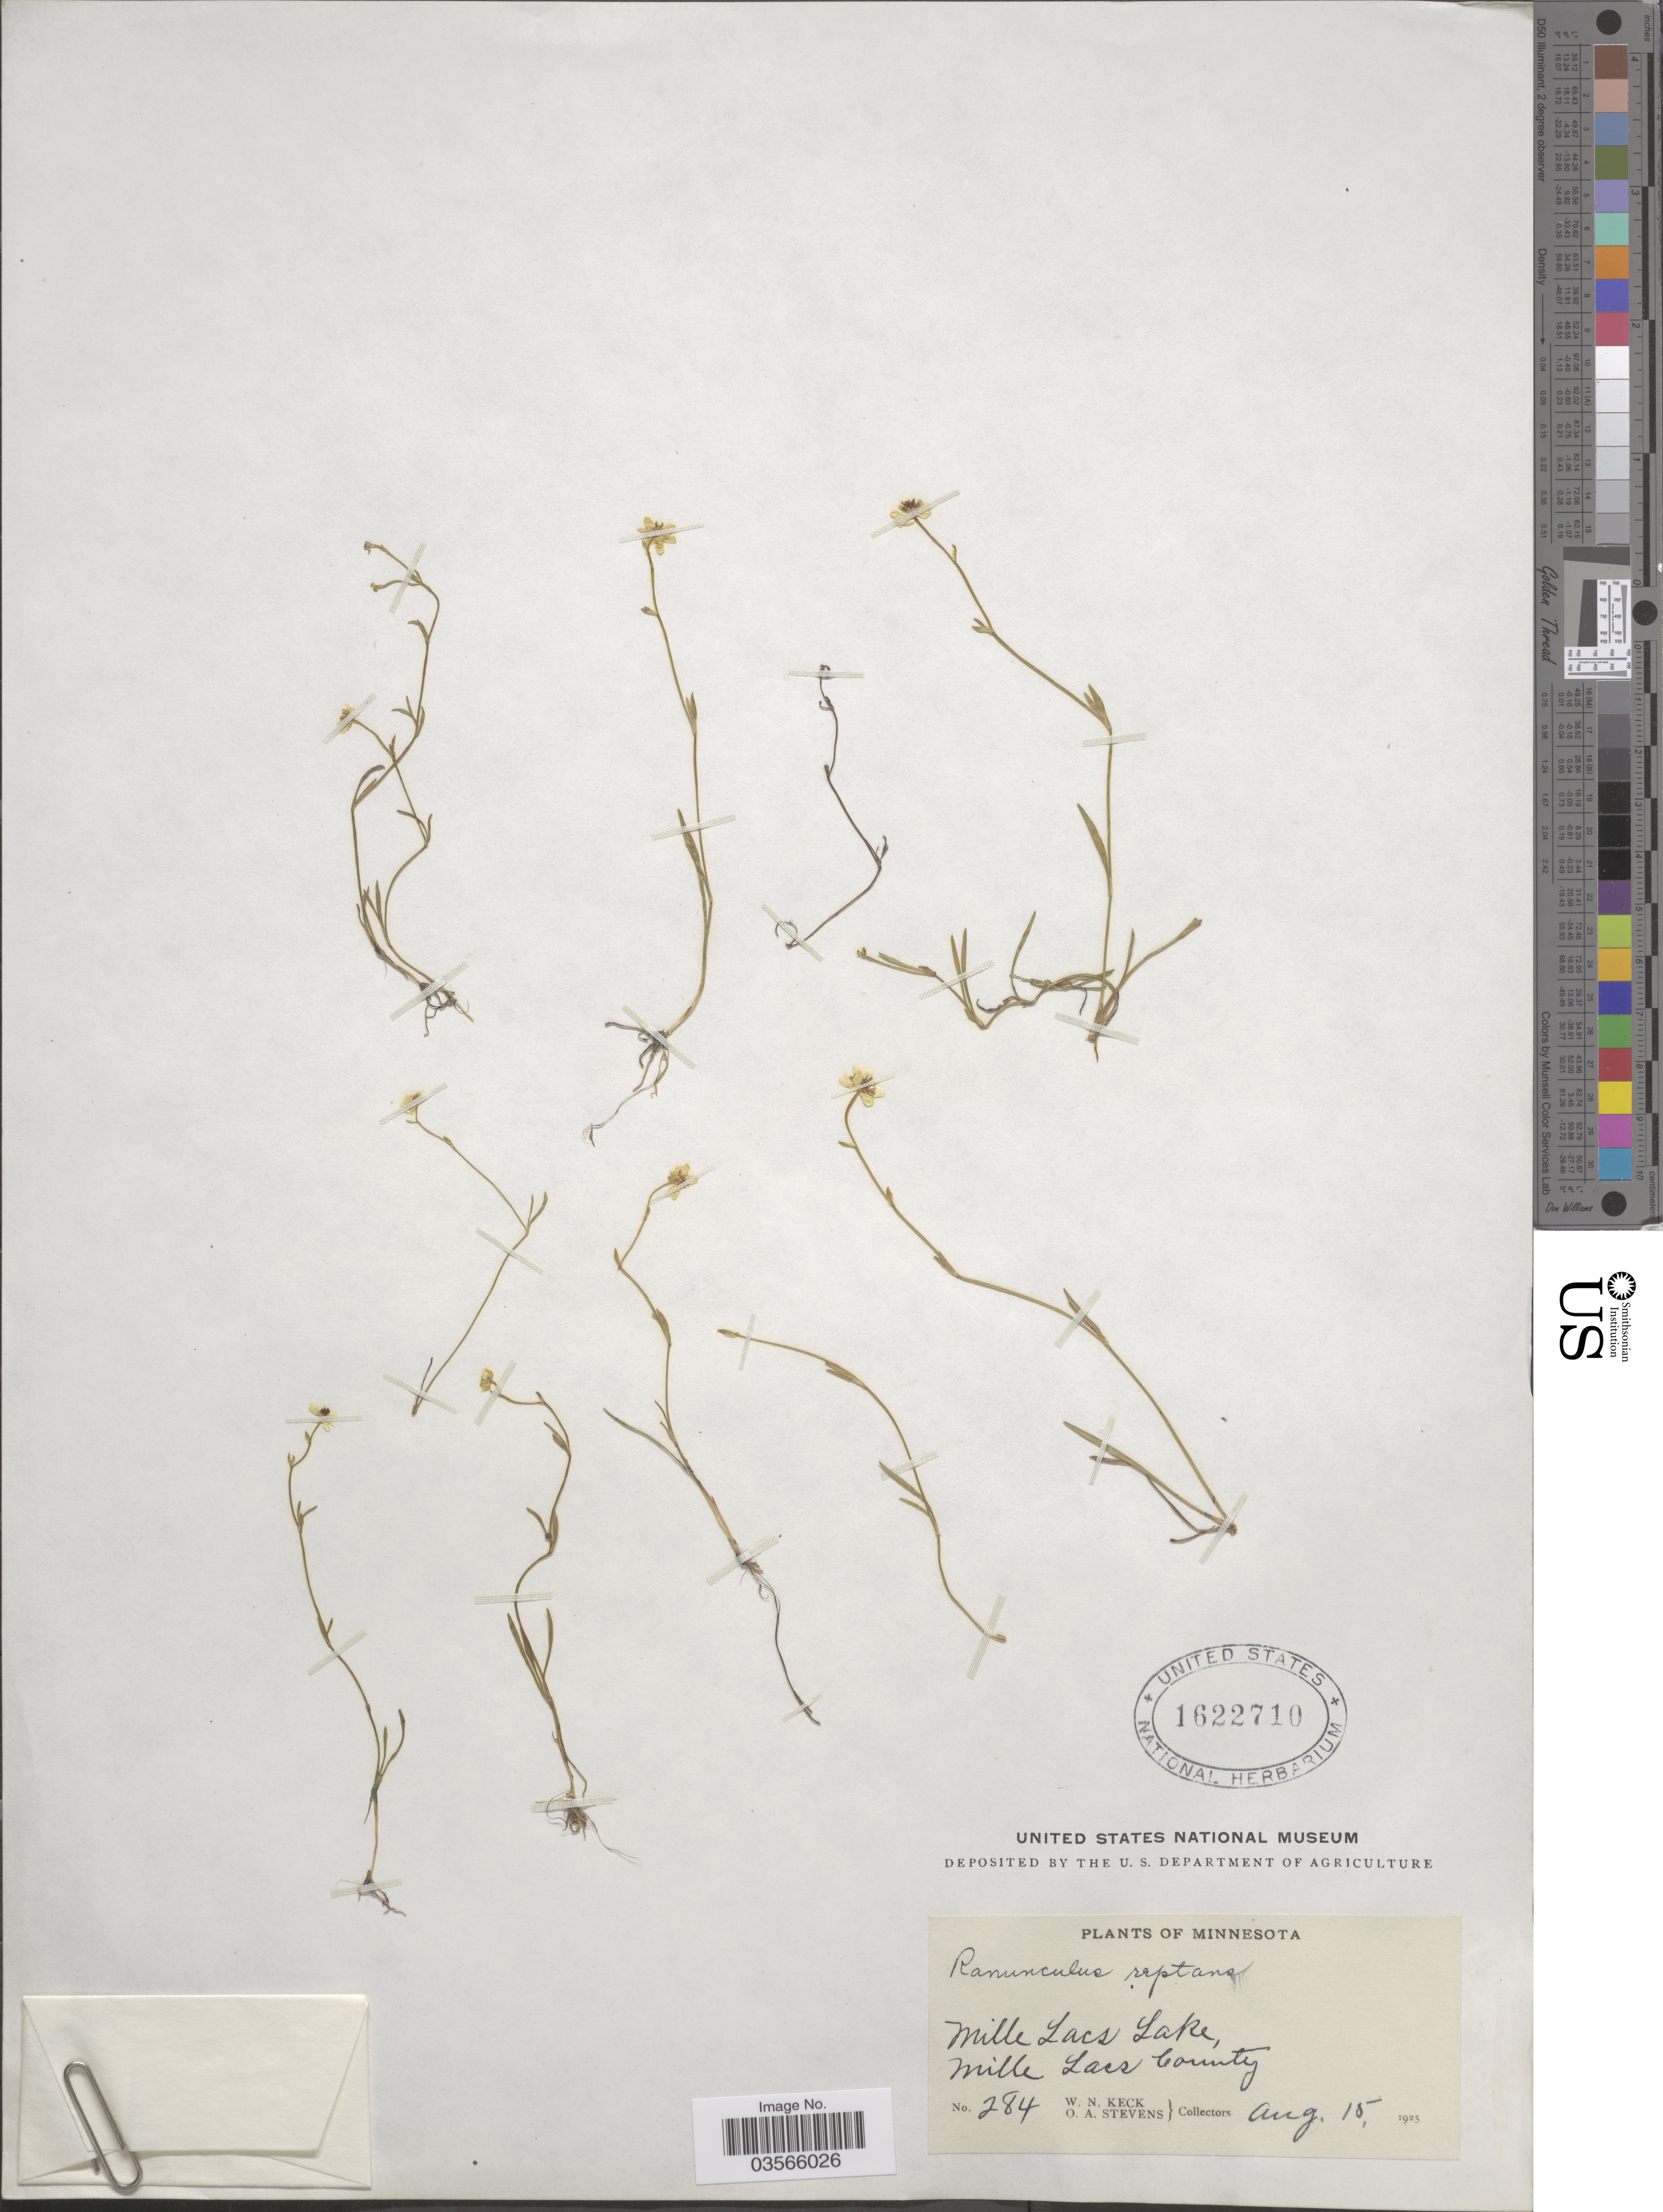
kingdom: Plantae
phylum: Tracheophyta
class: Magnoliopsida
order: Ranunculales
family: Ranunculaceae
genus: Ranunculus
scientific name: Ranunculus flammula var. filiformis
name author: (Michx.) Hook.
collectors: W. Keck & O. A. Stevens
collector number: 284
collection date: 1925-08-15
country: United States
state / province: Minnesota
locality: Mille Lacs Lake, Mille Lacs County.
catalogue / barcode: US 1622710